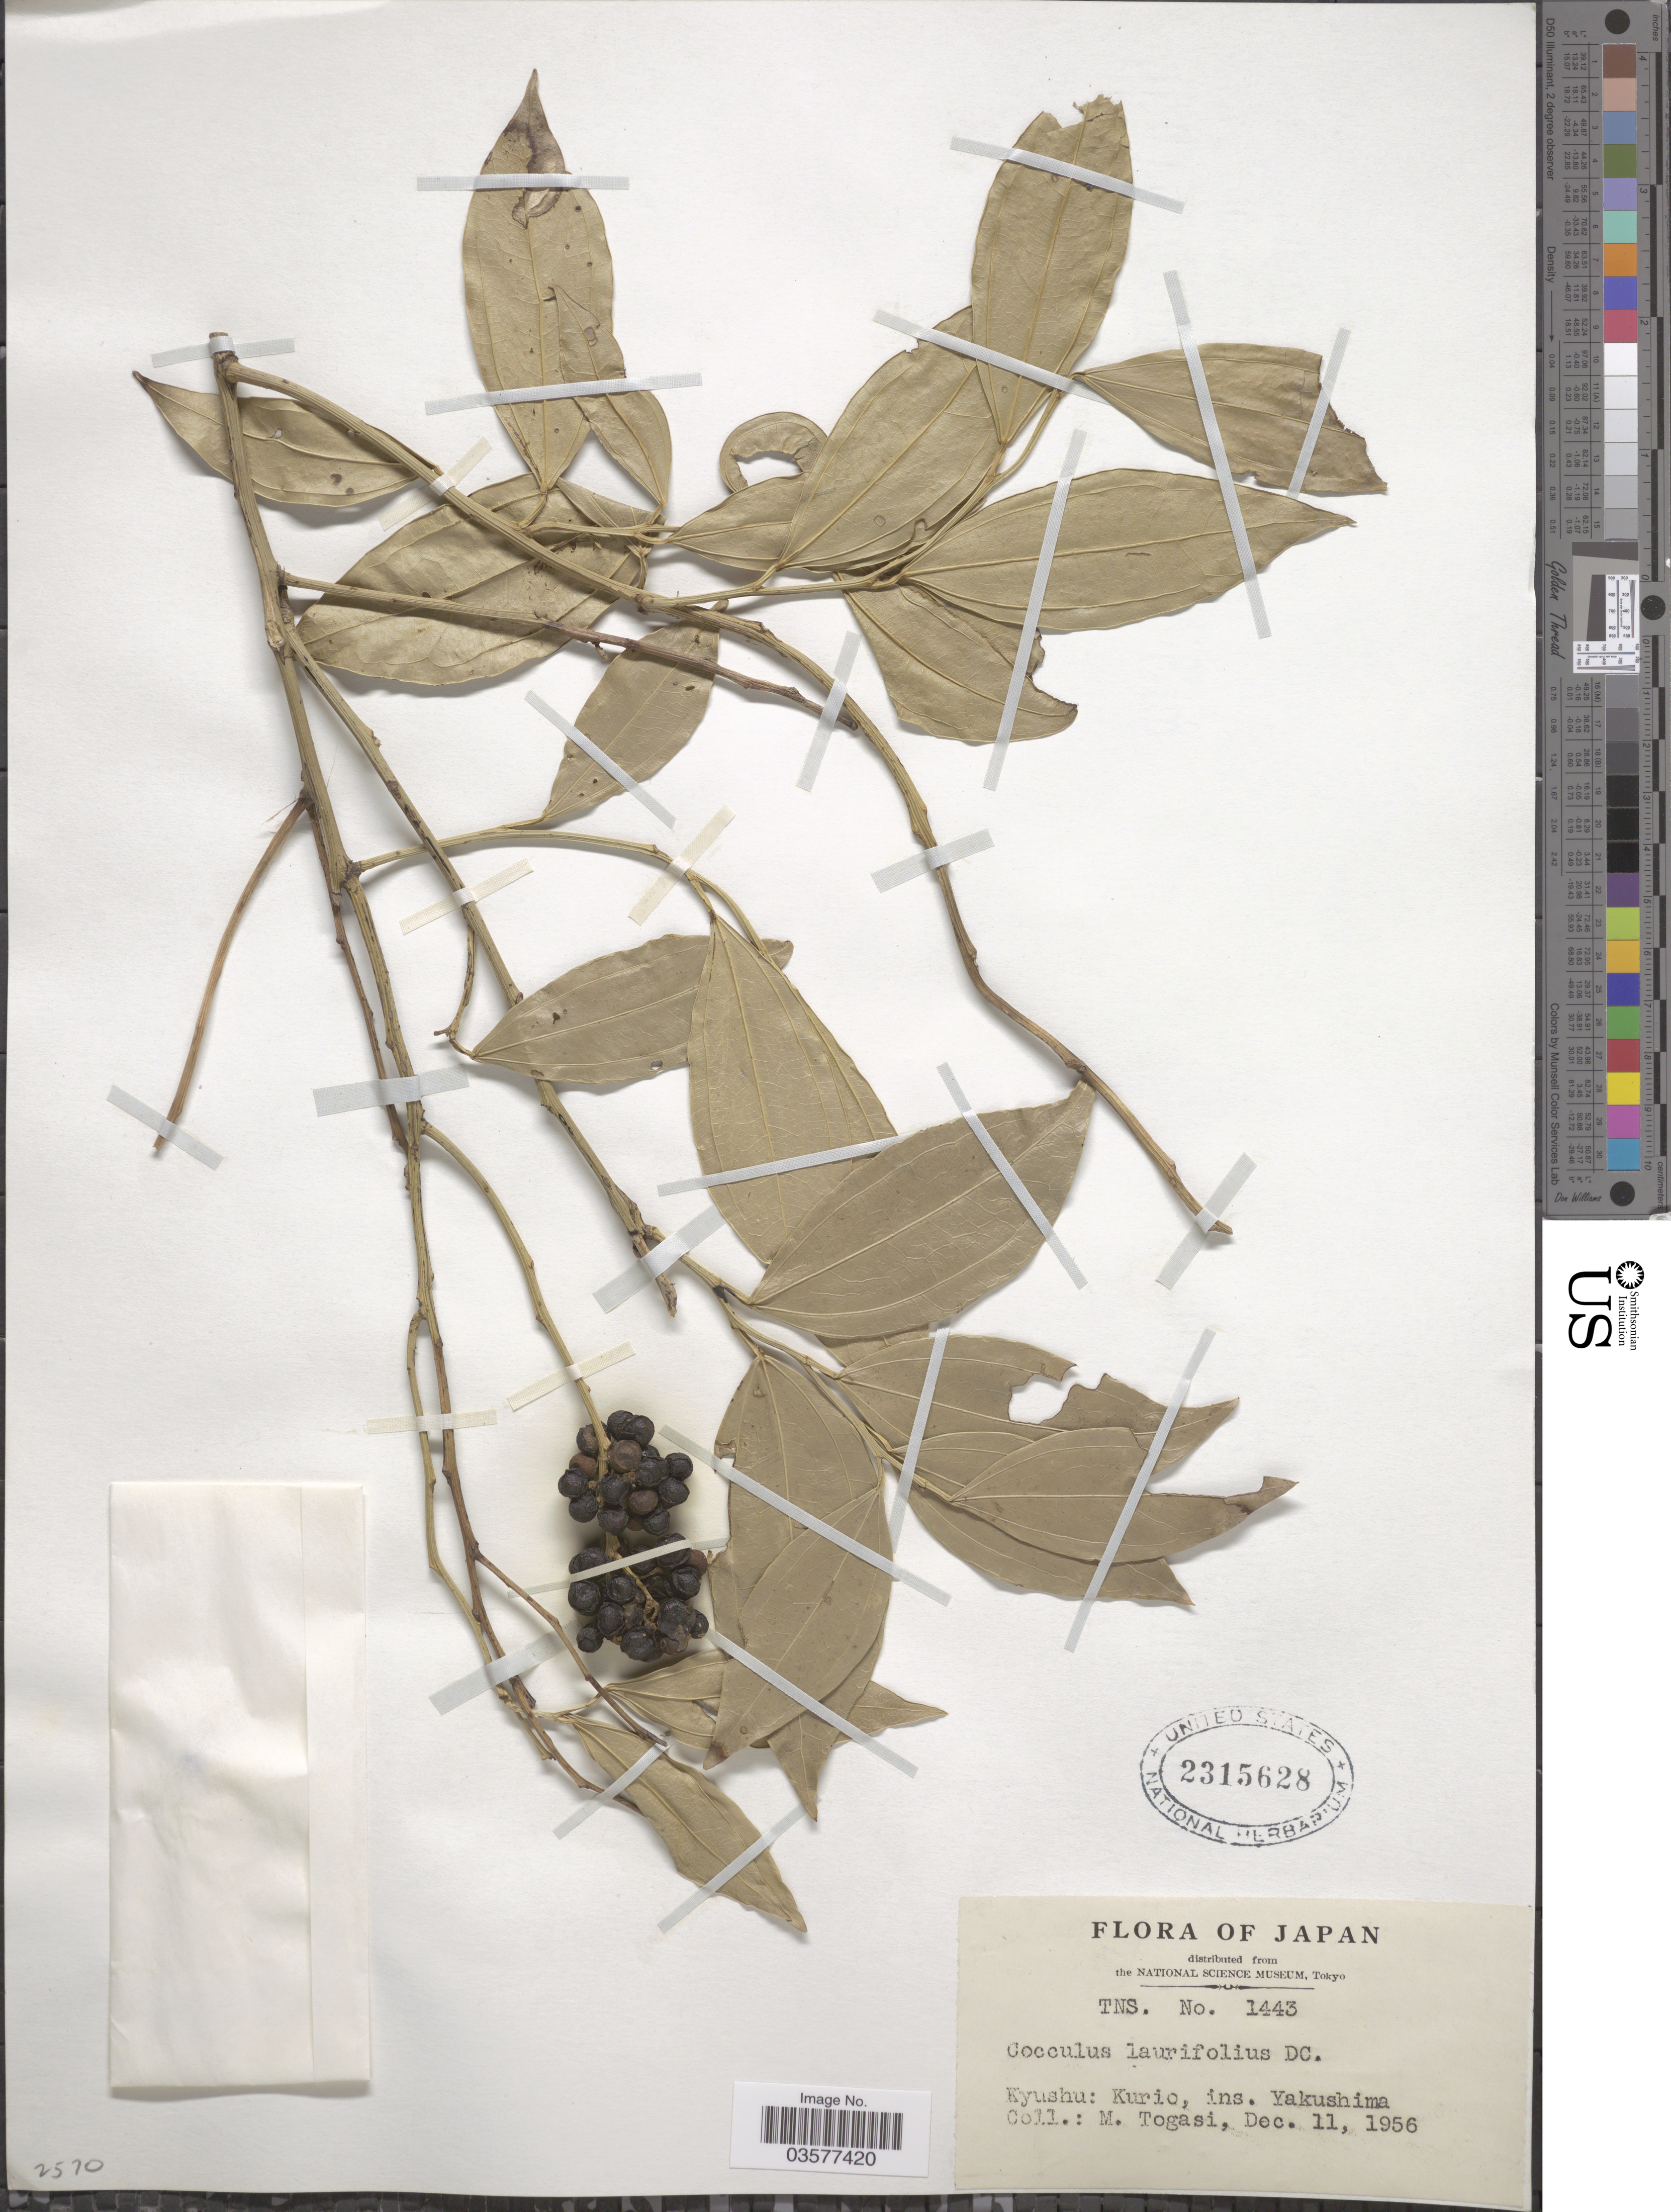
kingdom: Plantae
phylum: Tracheophyta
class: Magnoliopsida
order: Ranunculales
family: Menispermaceae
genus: Cocculus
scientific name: Cocculus laurifolius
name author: DC.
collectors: M. Togasi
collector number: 1443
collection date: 1956-12-11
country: Japan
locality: Kyushu: Kurio, ins. Yakushima.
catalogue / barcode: US 2315628